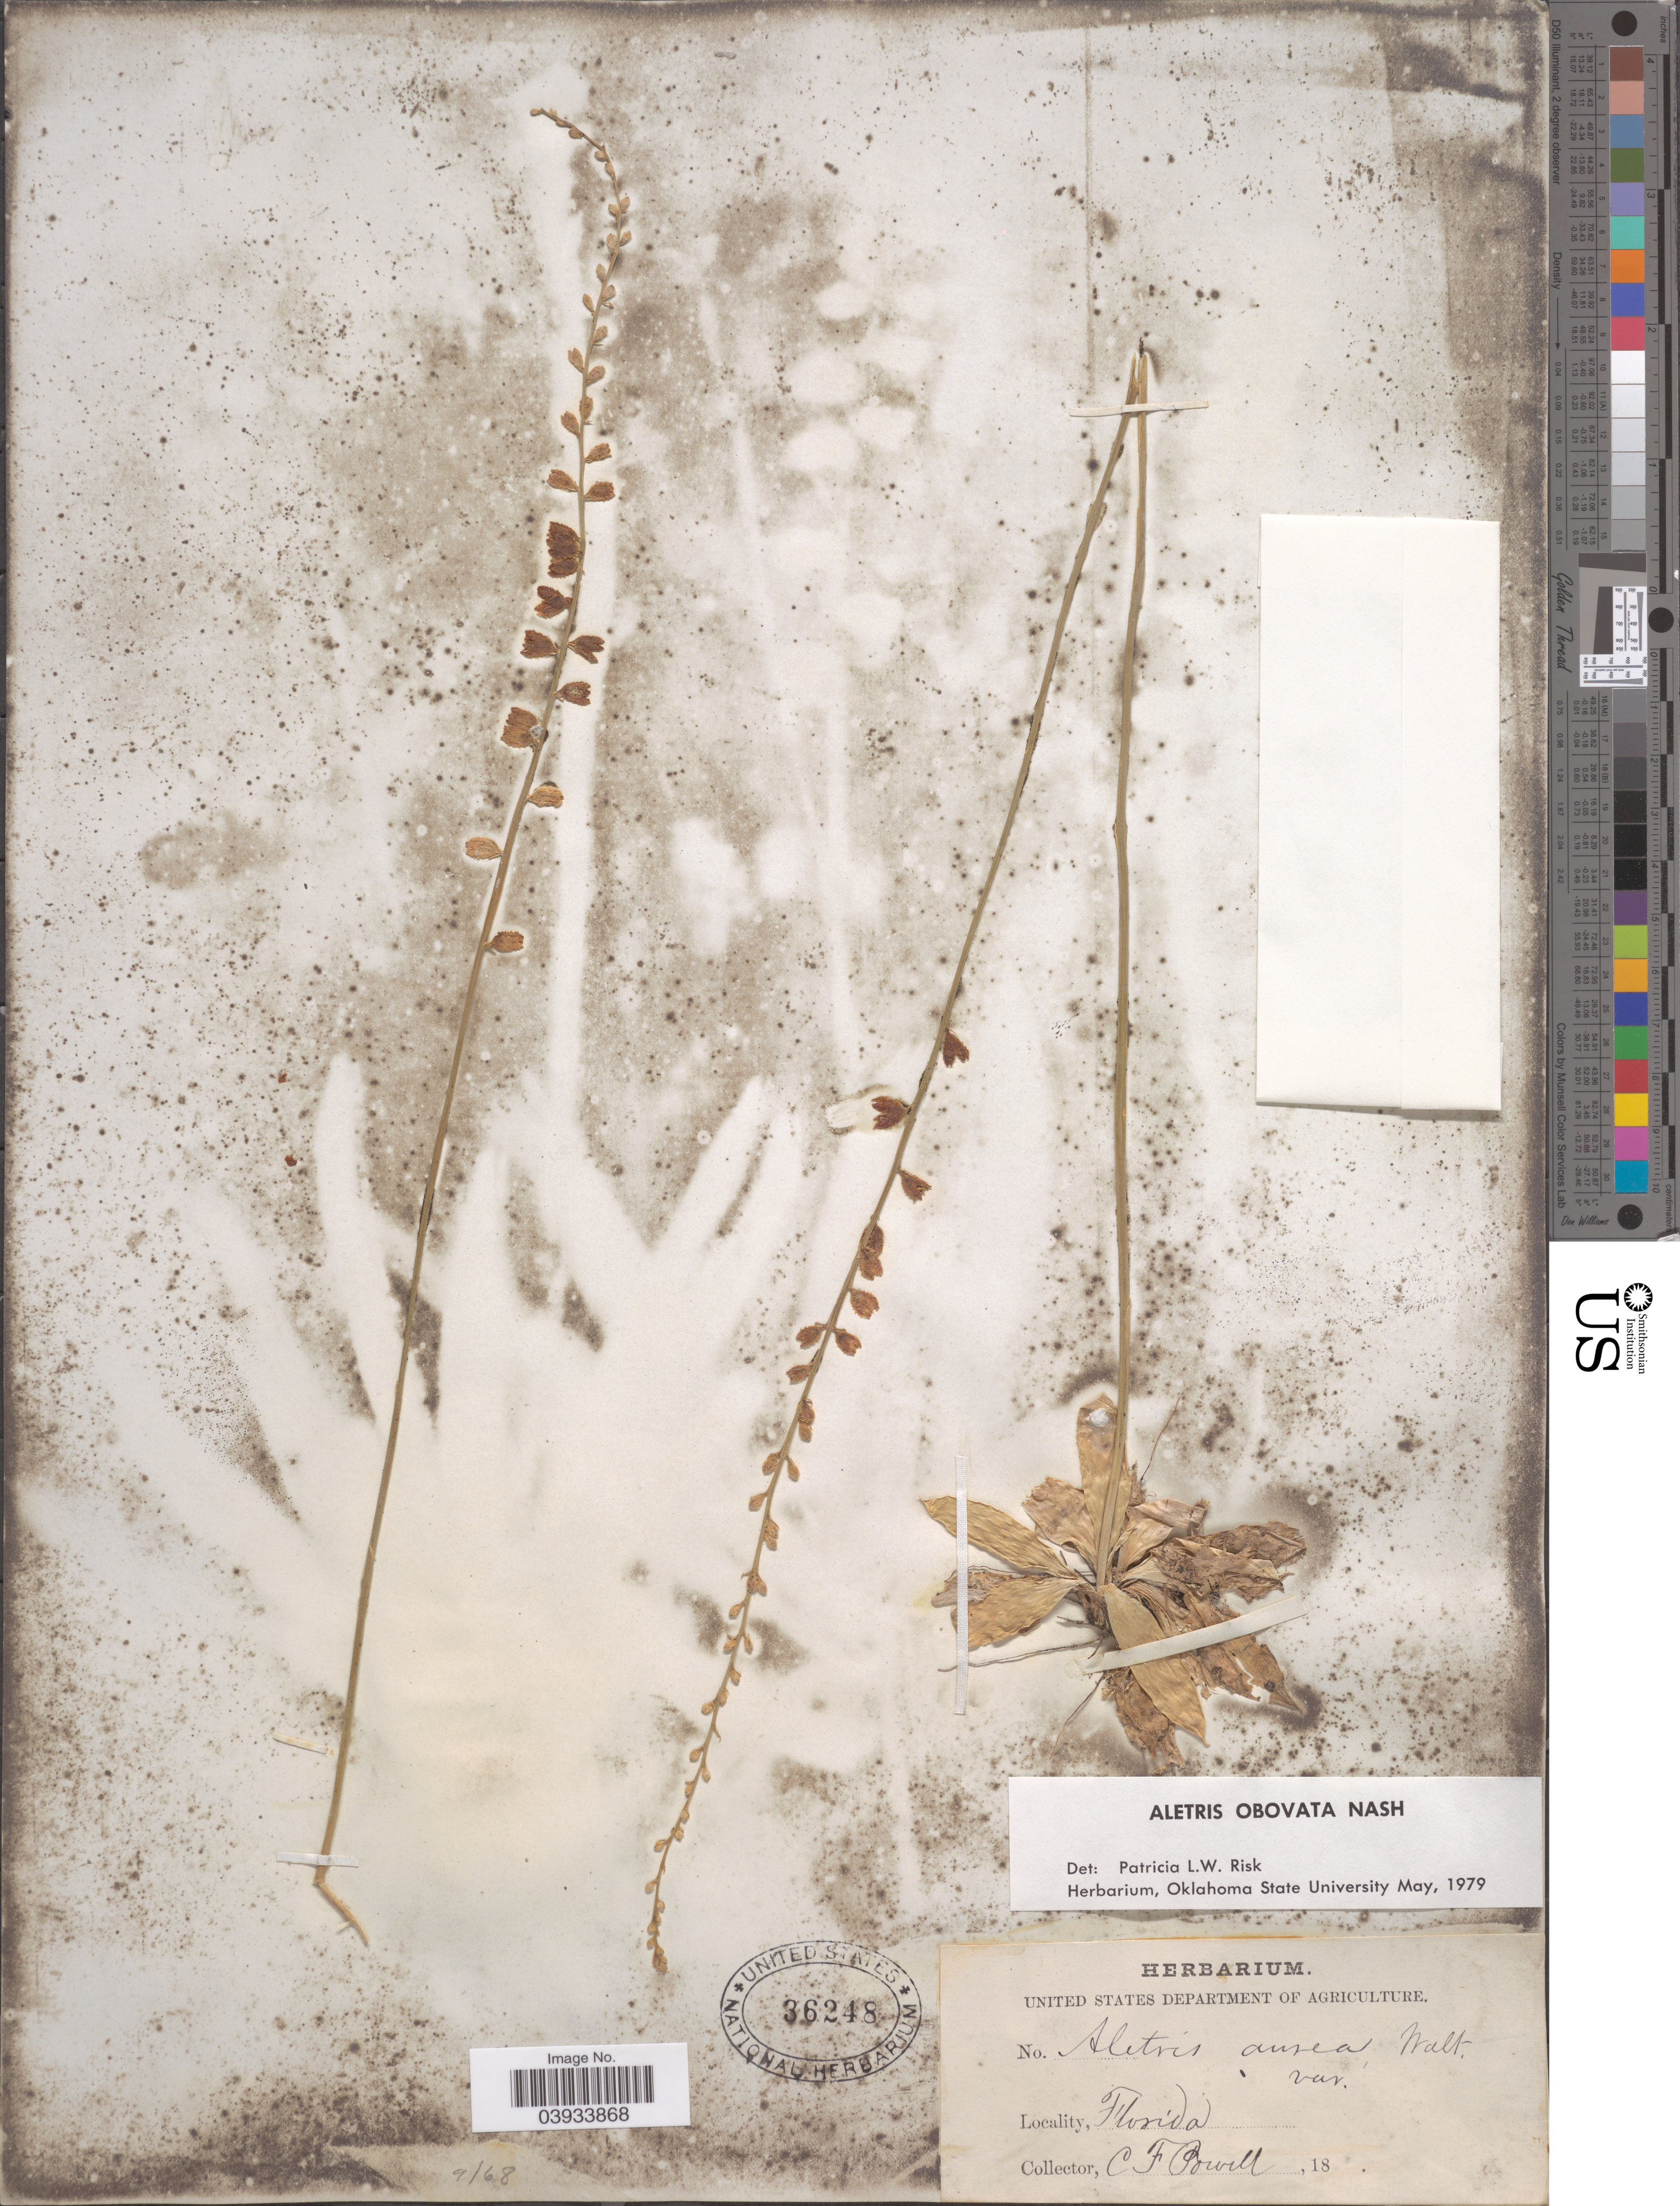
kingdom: Plantae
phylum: Tracheophyta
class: Liliopsida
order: Dioscoreales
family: Nartheciaceae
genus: Aletris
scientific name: Aletris obovata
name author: Nash ex Small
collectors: C. F. Powell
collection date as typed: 18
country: United States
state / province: Florida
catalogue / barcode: US 36248